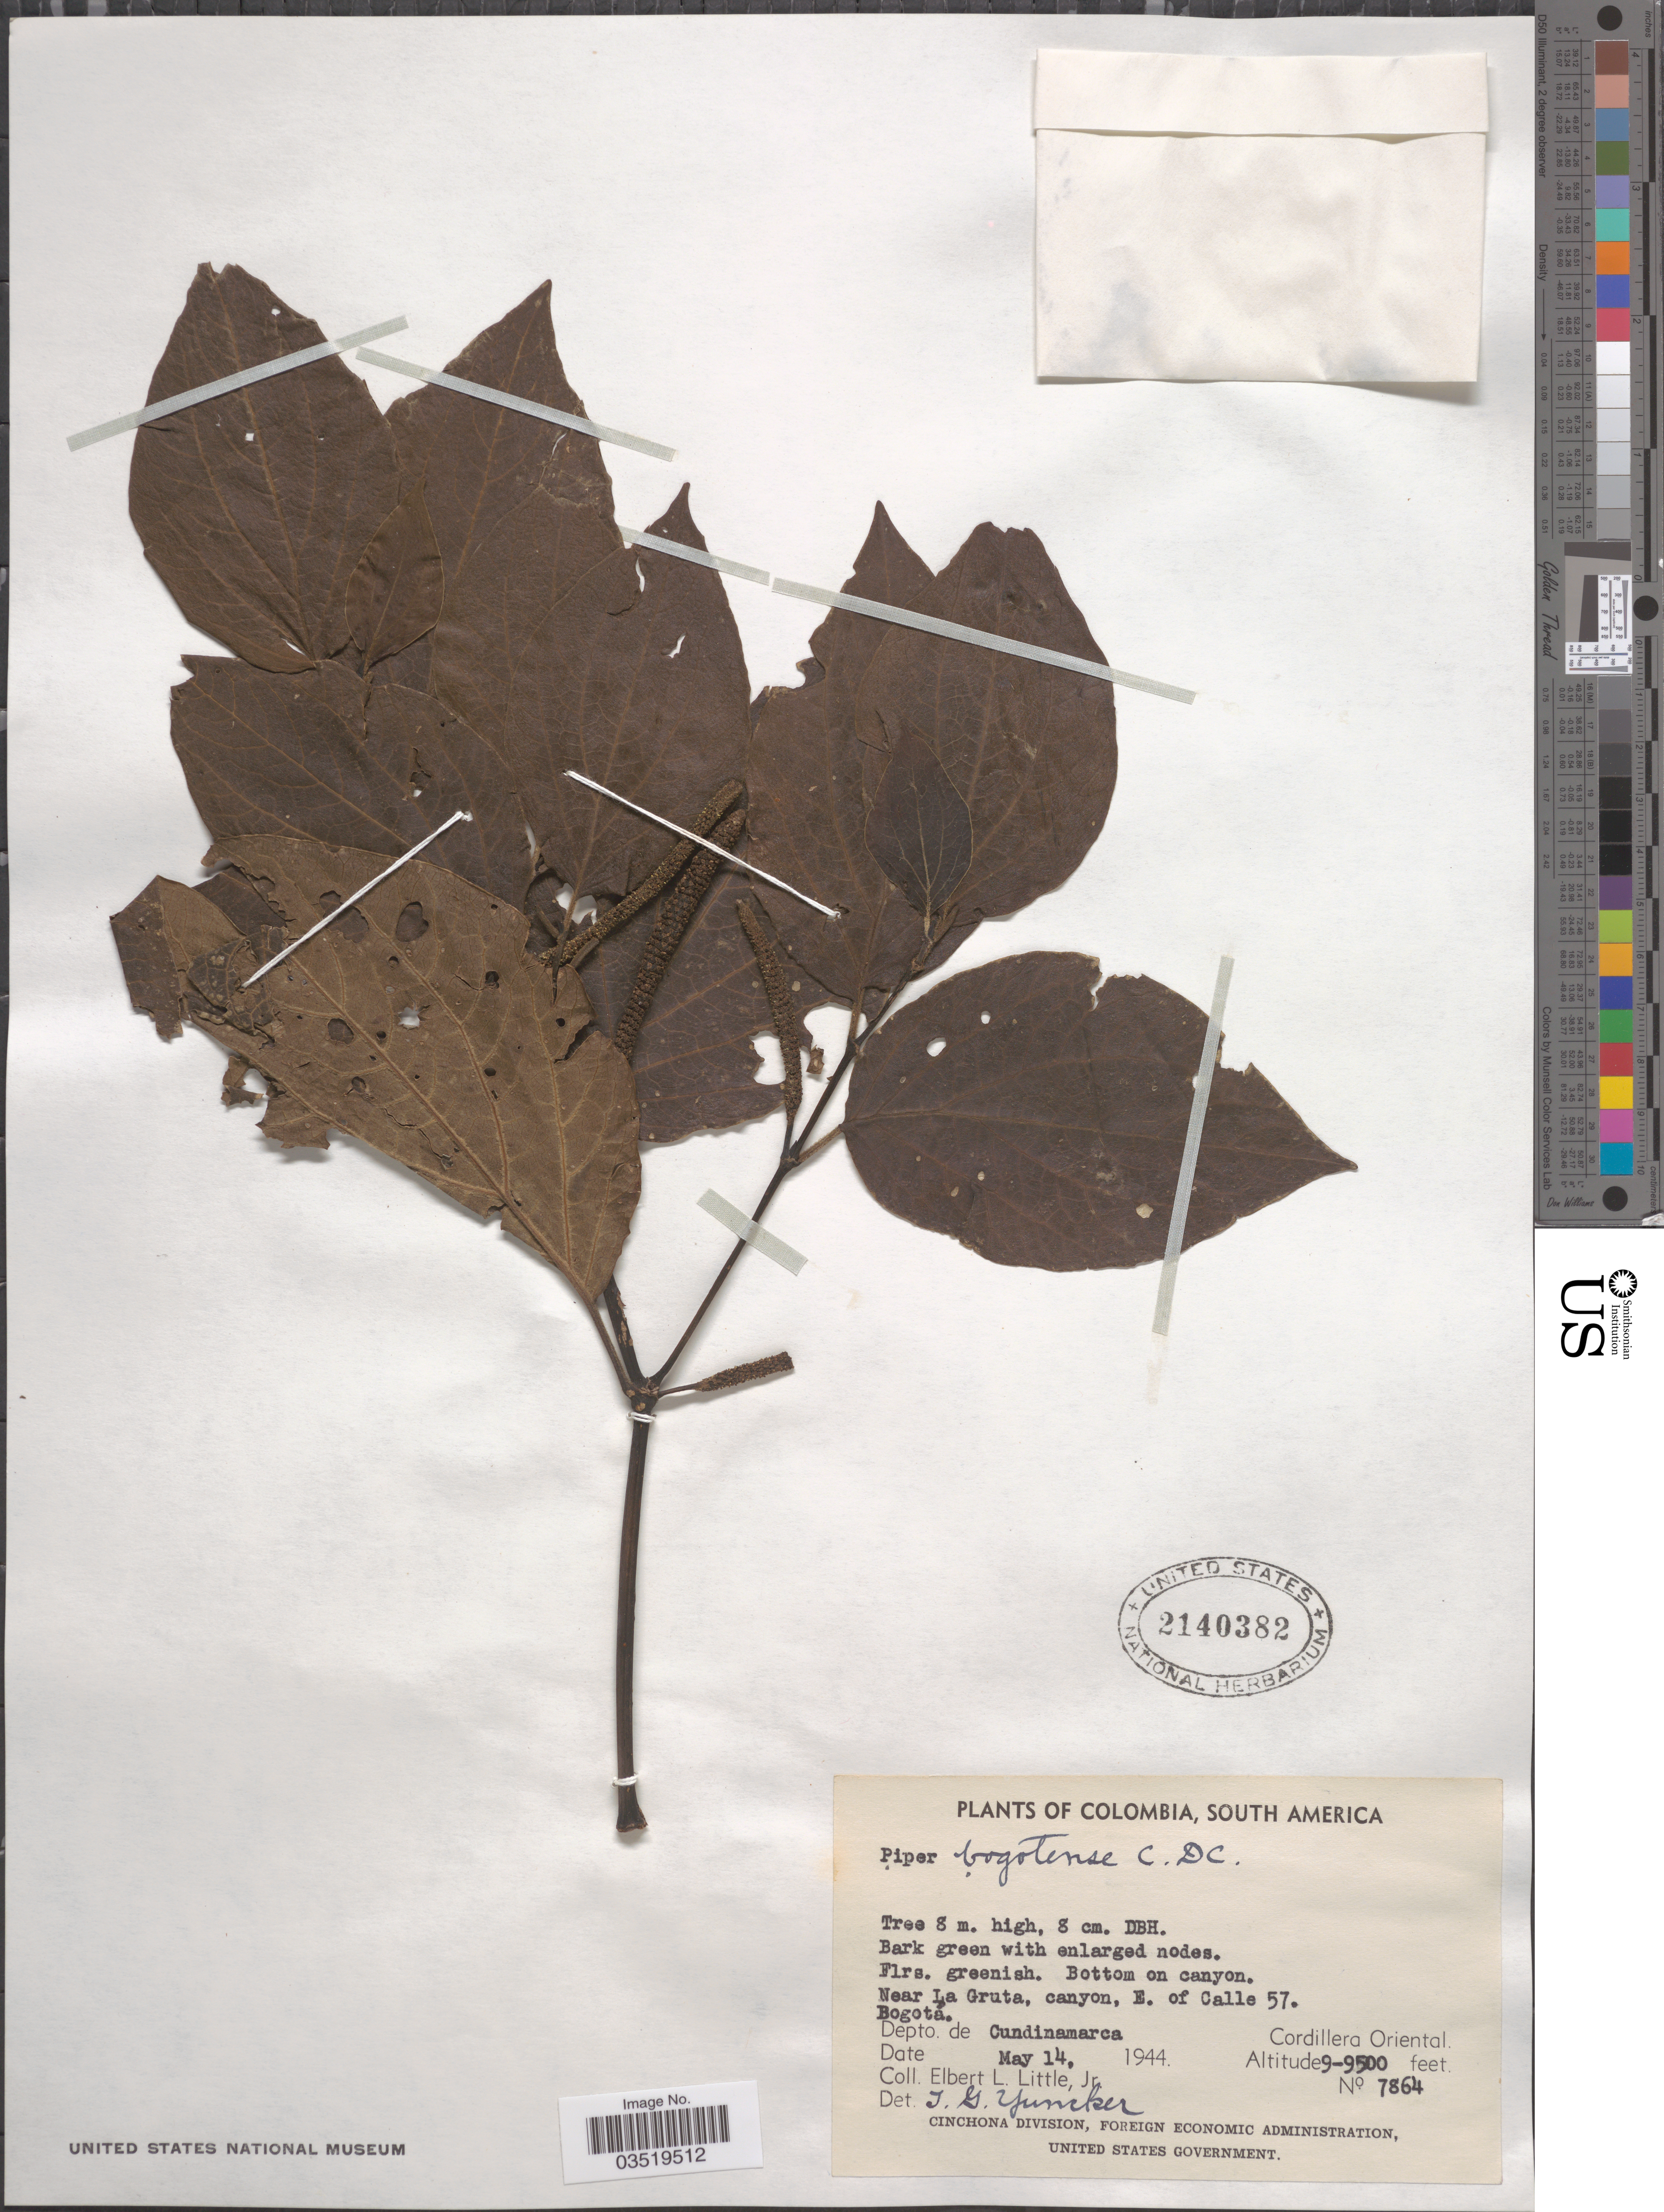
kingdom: Plantae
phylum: Tracheophyta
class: Magnoliopsida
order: Piperales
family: Piperaceae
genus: Piper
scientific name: Piper bogotense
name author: C. DC.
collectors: E. L. Little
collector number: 7864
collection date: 1944-05-14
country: Colombia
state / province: Cundinamarca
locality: Bottom on canyon. Near La Gruta, canyon, E. of Calle 57. Bogota. Depto. de Cundinamarca. Cordillera Oriental.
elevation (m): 2743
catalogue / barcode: US 2140382